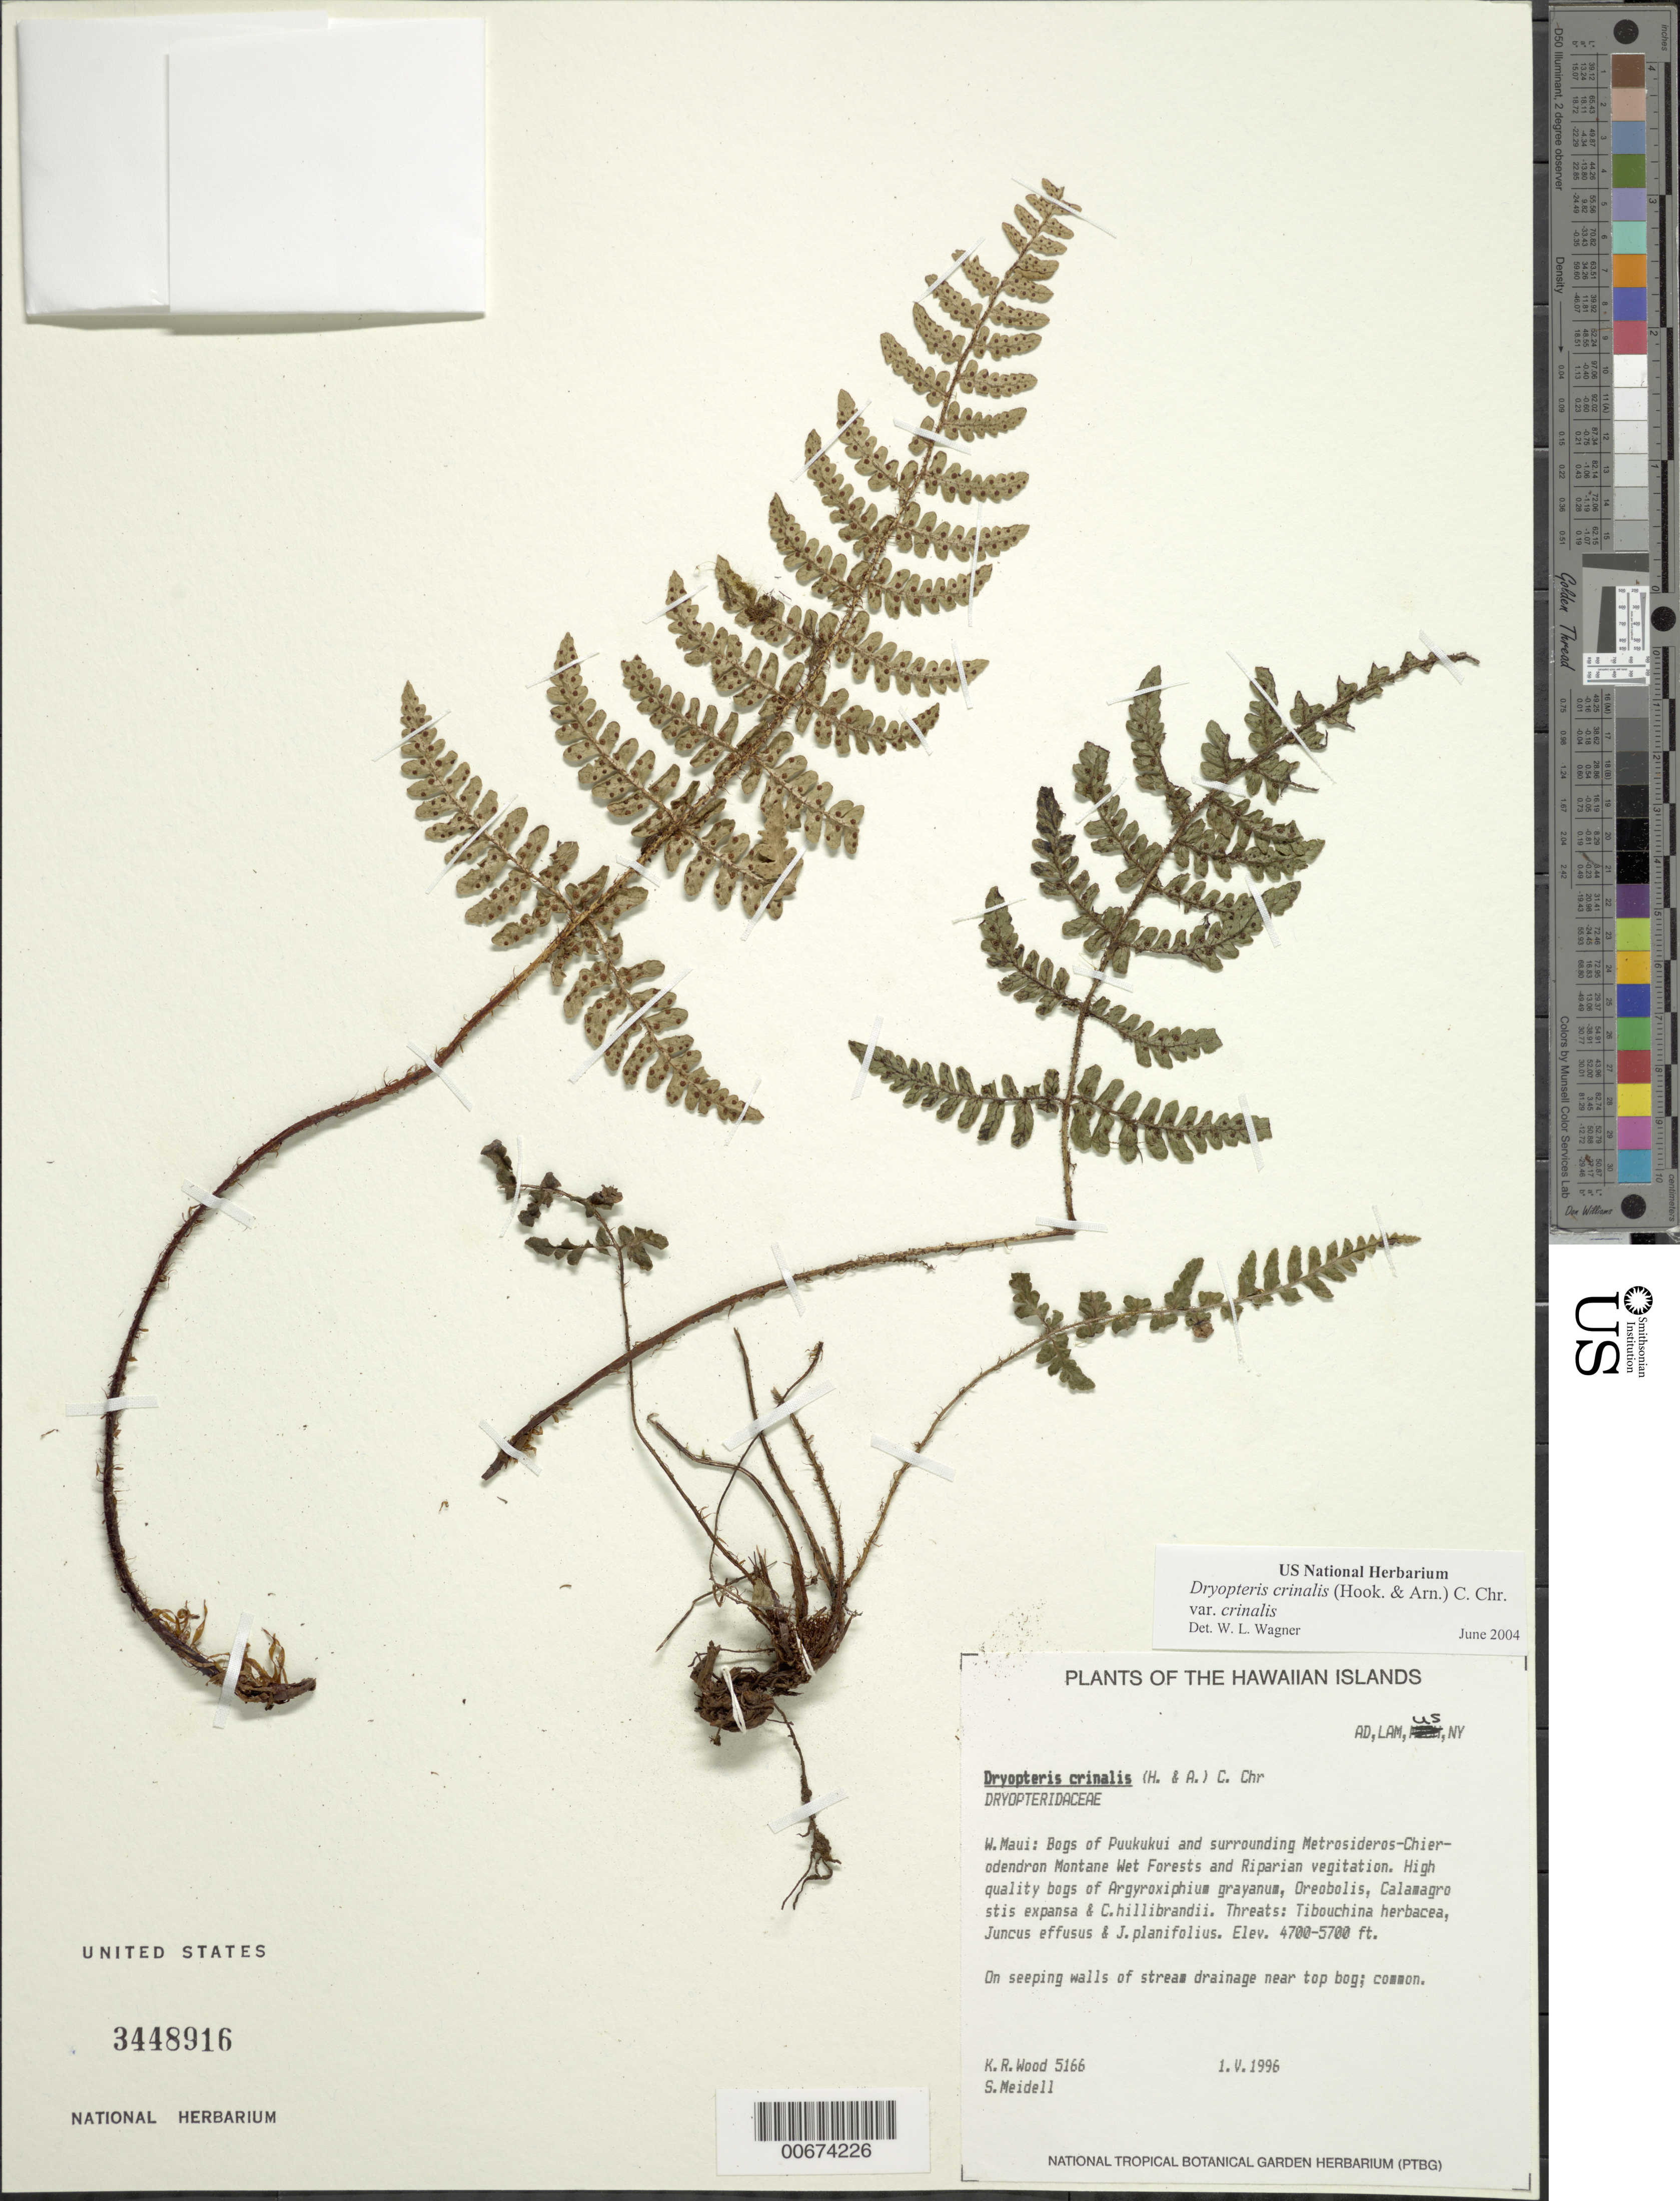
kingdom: Plantae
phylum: Tracheophyta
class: Polypodiopsida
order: Polypodiales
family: Dryopteridaceae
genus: Dryopteris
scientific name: Dryopteris crinalis var. crinalis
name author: C. Chr.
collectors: K. R. Wood & S. Meidell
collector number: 5166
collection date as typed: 1 May 1996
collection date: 1996-05-01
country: United States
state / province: Hawaii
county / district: Maui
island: Maui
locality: W Maui: Bogs of Puukukui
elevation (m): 1432.6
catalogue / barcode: US 3448916